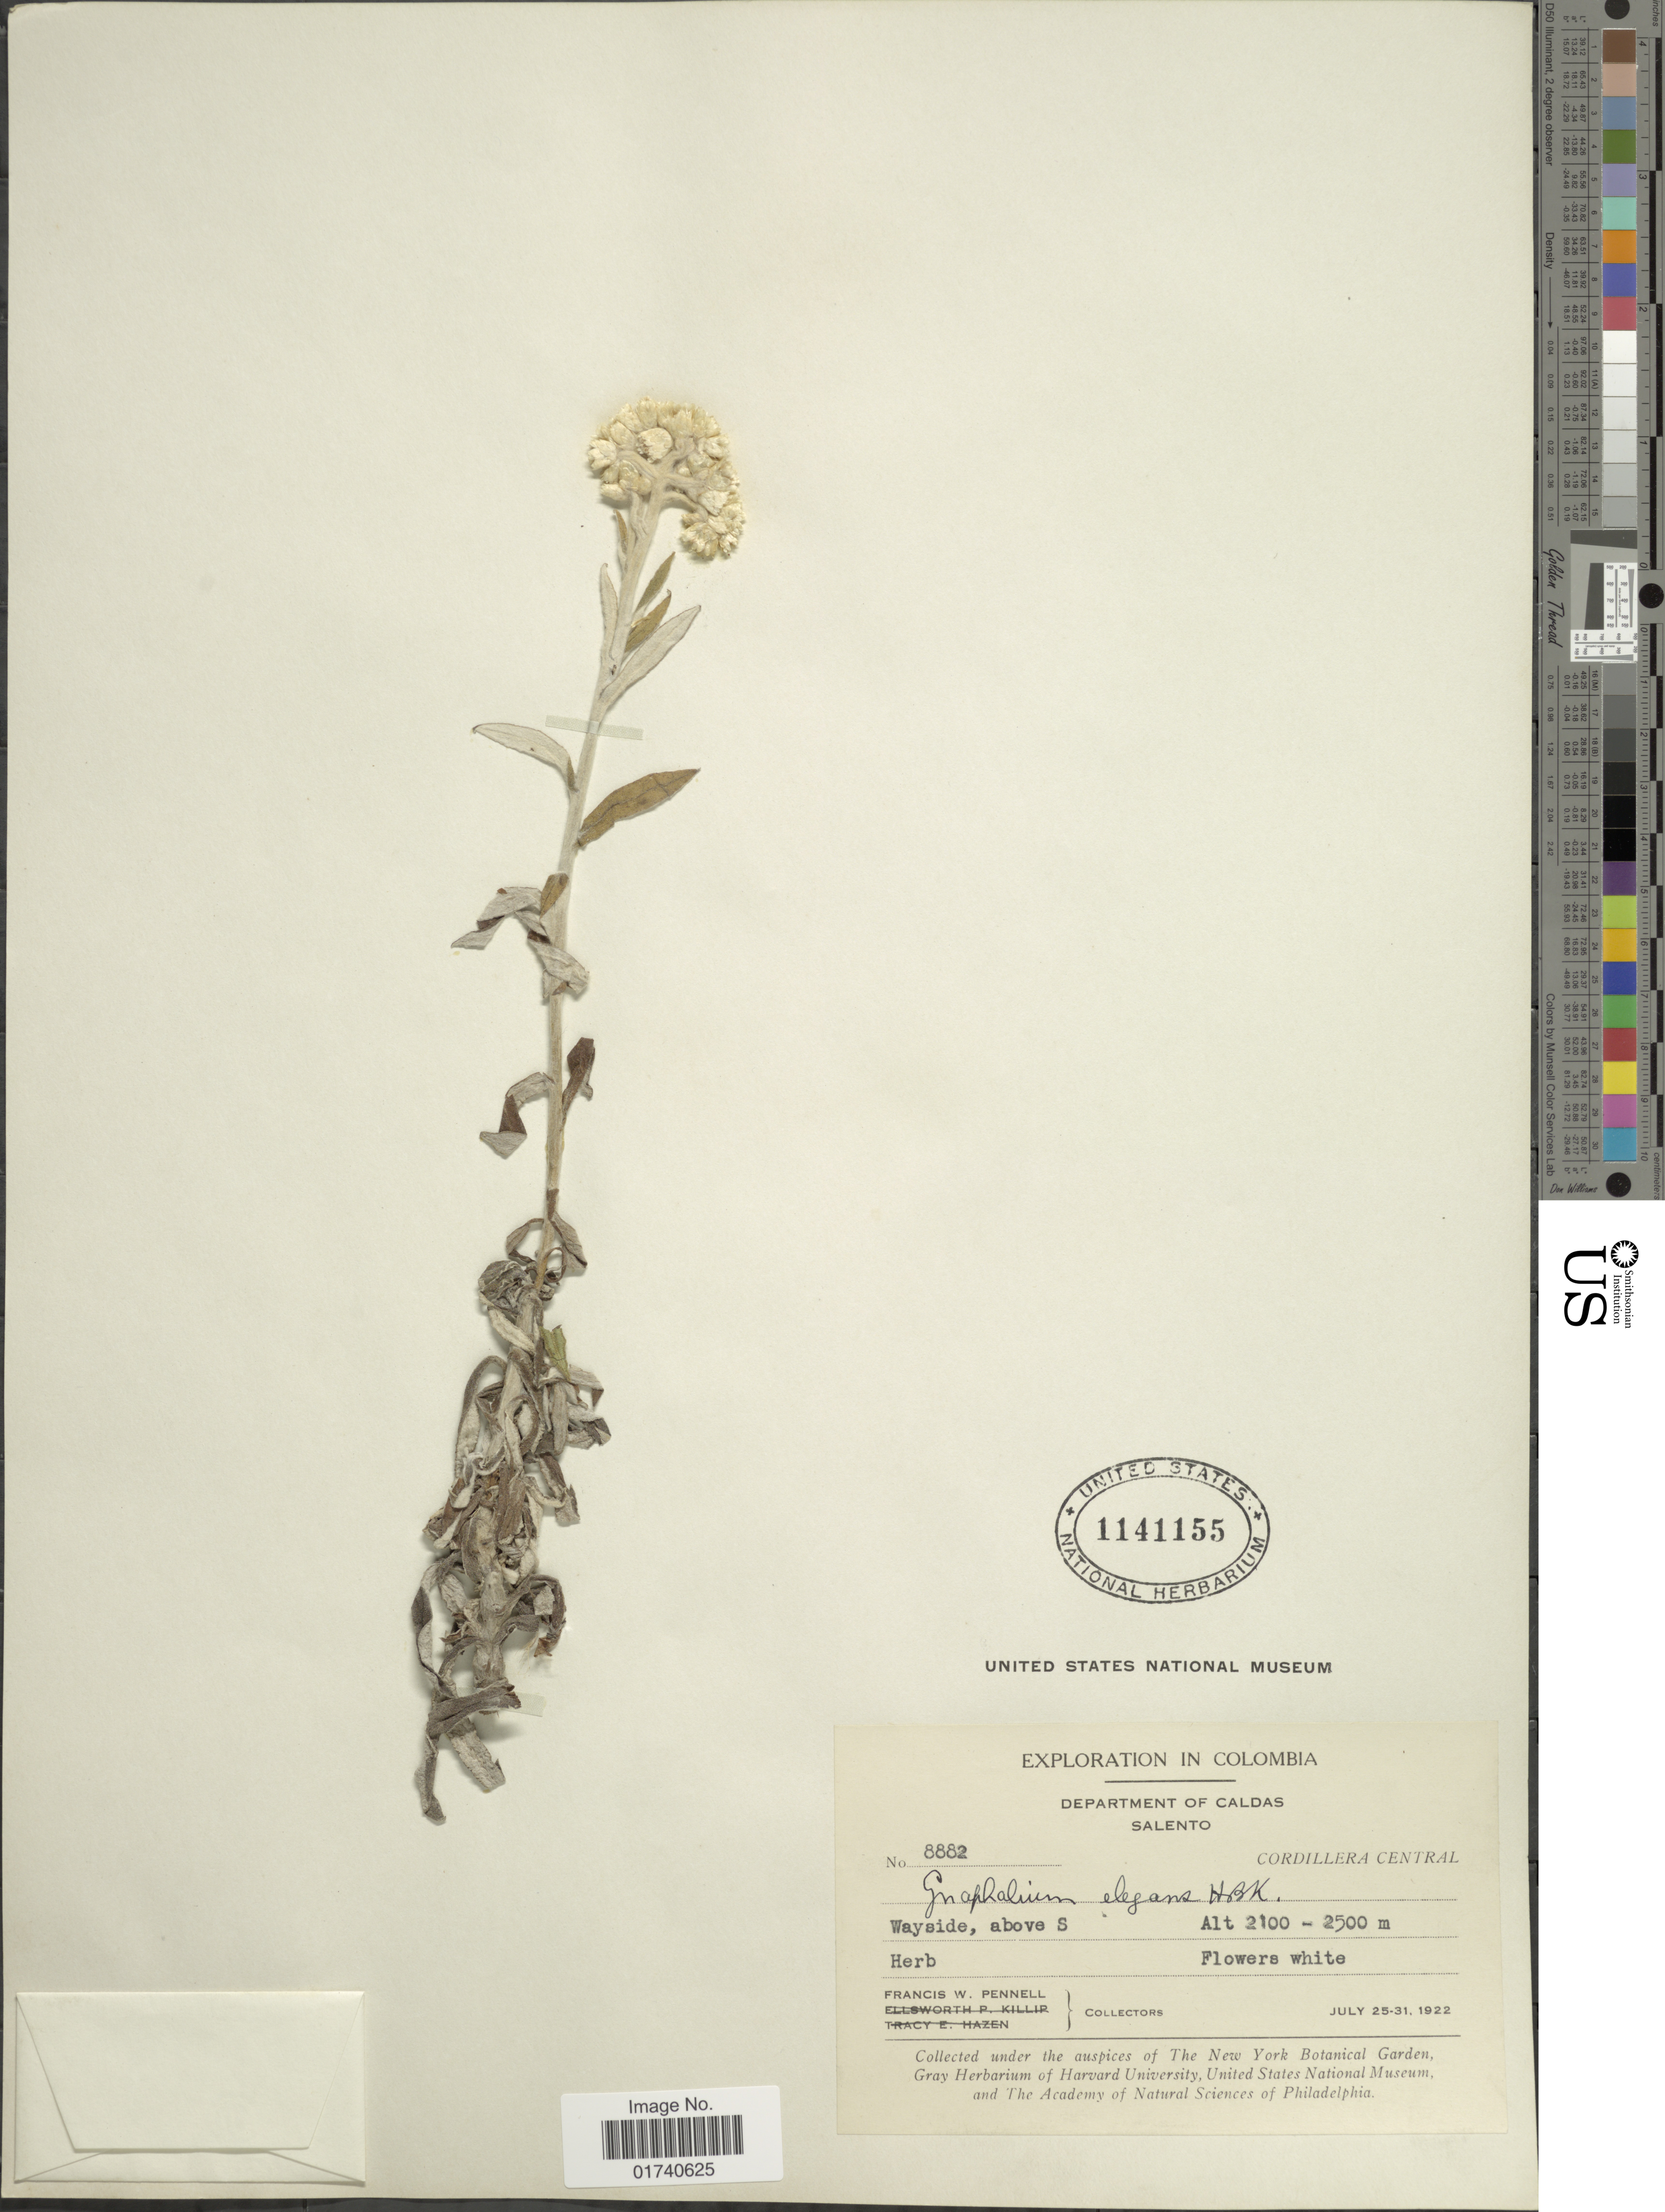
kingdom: Plantae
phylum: Tracheophyta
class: Magnoliopsida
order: Asterales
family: Asteraceae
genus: Pseudognaphalium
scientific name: Pseudognaphalium elegans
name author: (Kunth) Kartesz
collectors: F. W. Pennell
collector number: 8882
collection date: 1922-07-25/1922-07-31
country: Colombia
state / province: Caldas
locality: Department of Caldas. Salento. Cordillera Central. Wayside, above S.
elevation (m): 2100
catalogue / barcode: US 1141155